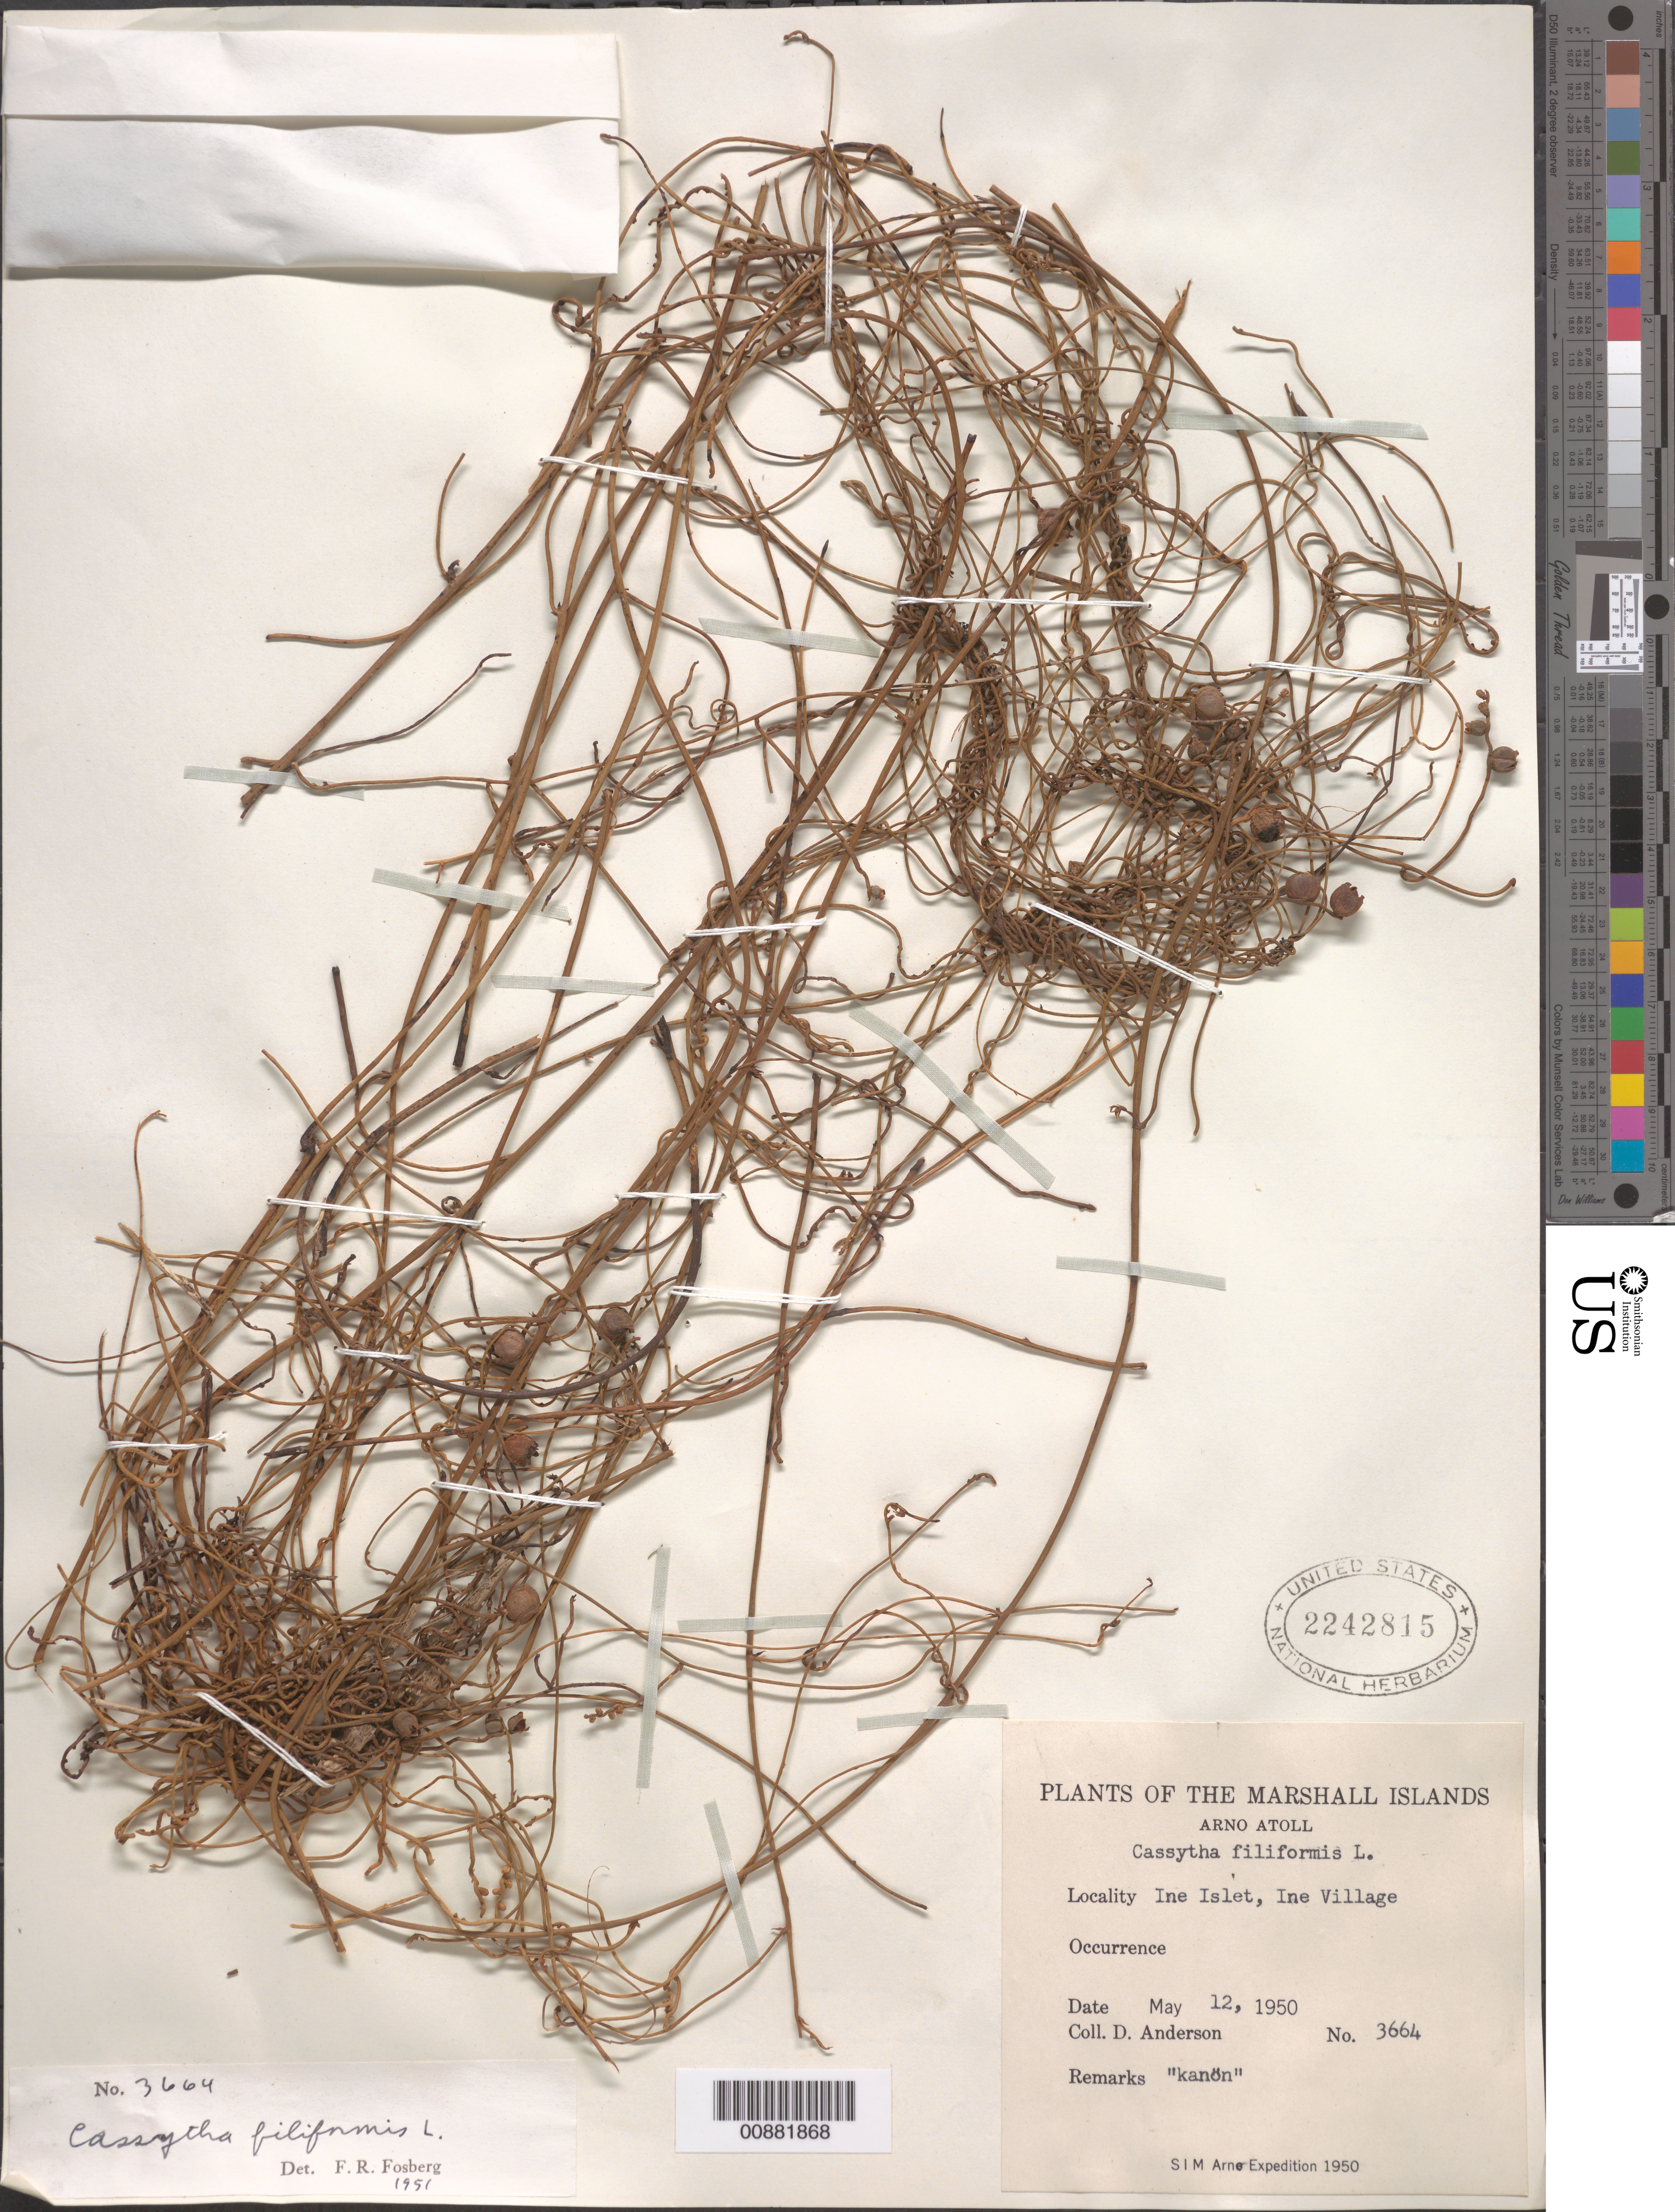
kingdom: Plantae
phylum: Tracheophyta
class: Magnoliopsida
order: Laurales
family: Lauraceae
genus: Cassytha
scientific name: Cassytha filiformis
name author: L.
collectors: D. Anderson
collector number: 3664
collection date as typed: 12 May 1950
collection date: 1950-05-12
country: Marshall Islands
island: Arno Atoll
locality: Ine Islet, Ine village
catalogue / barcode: US 2242815